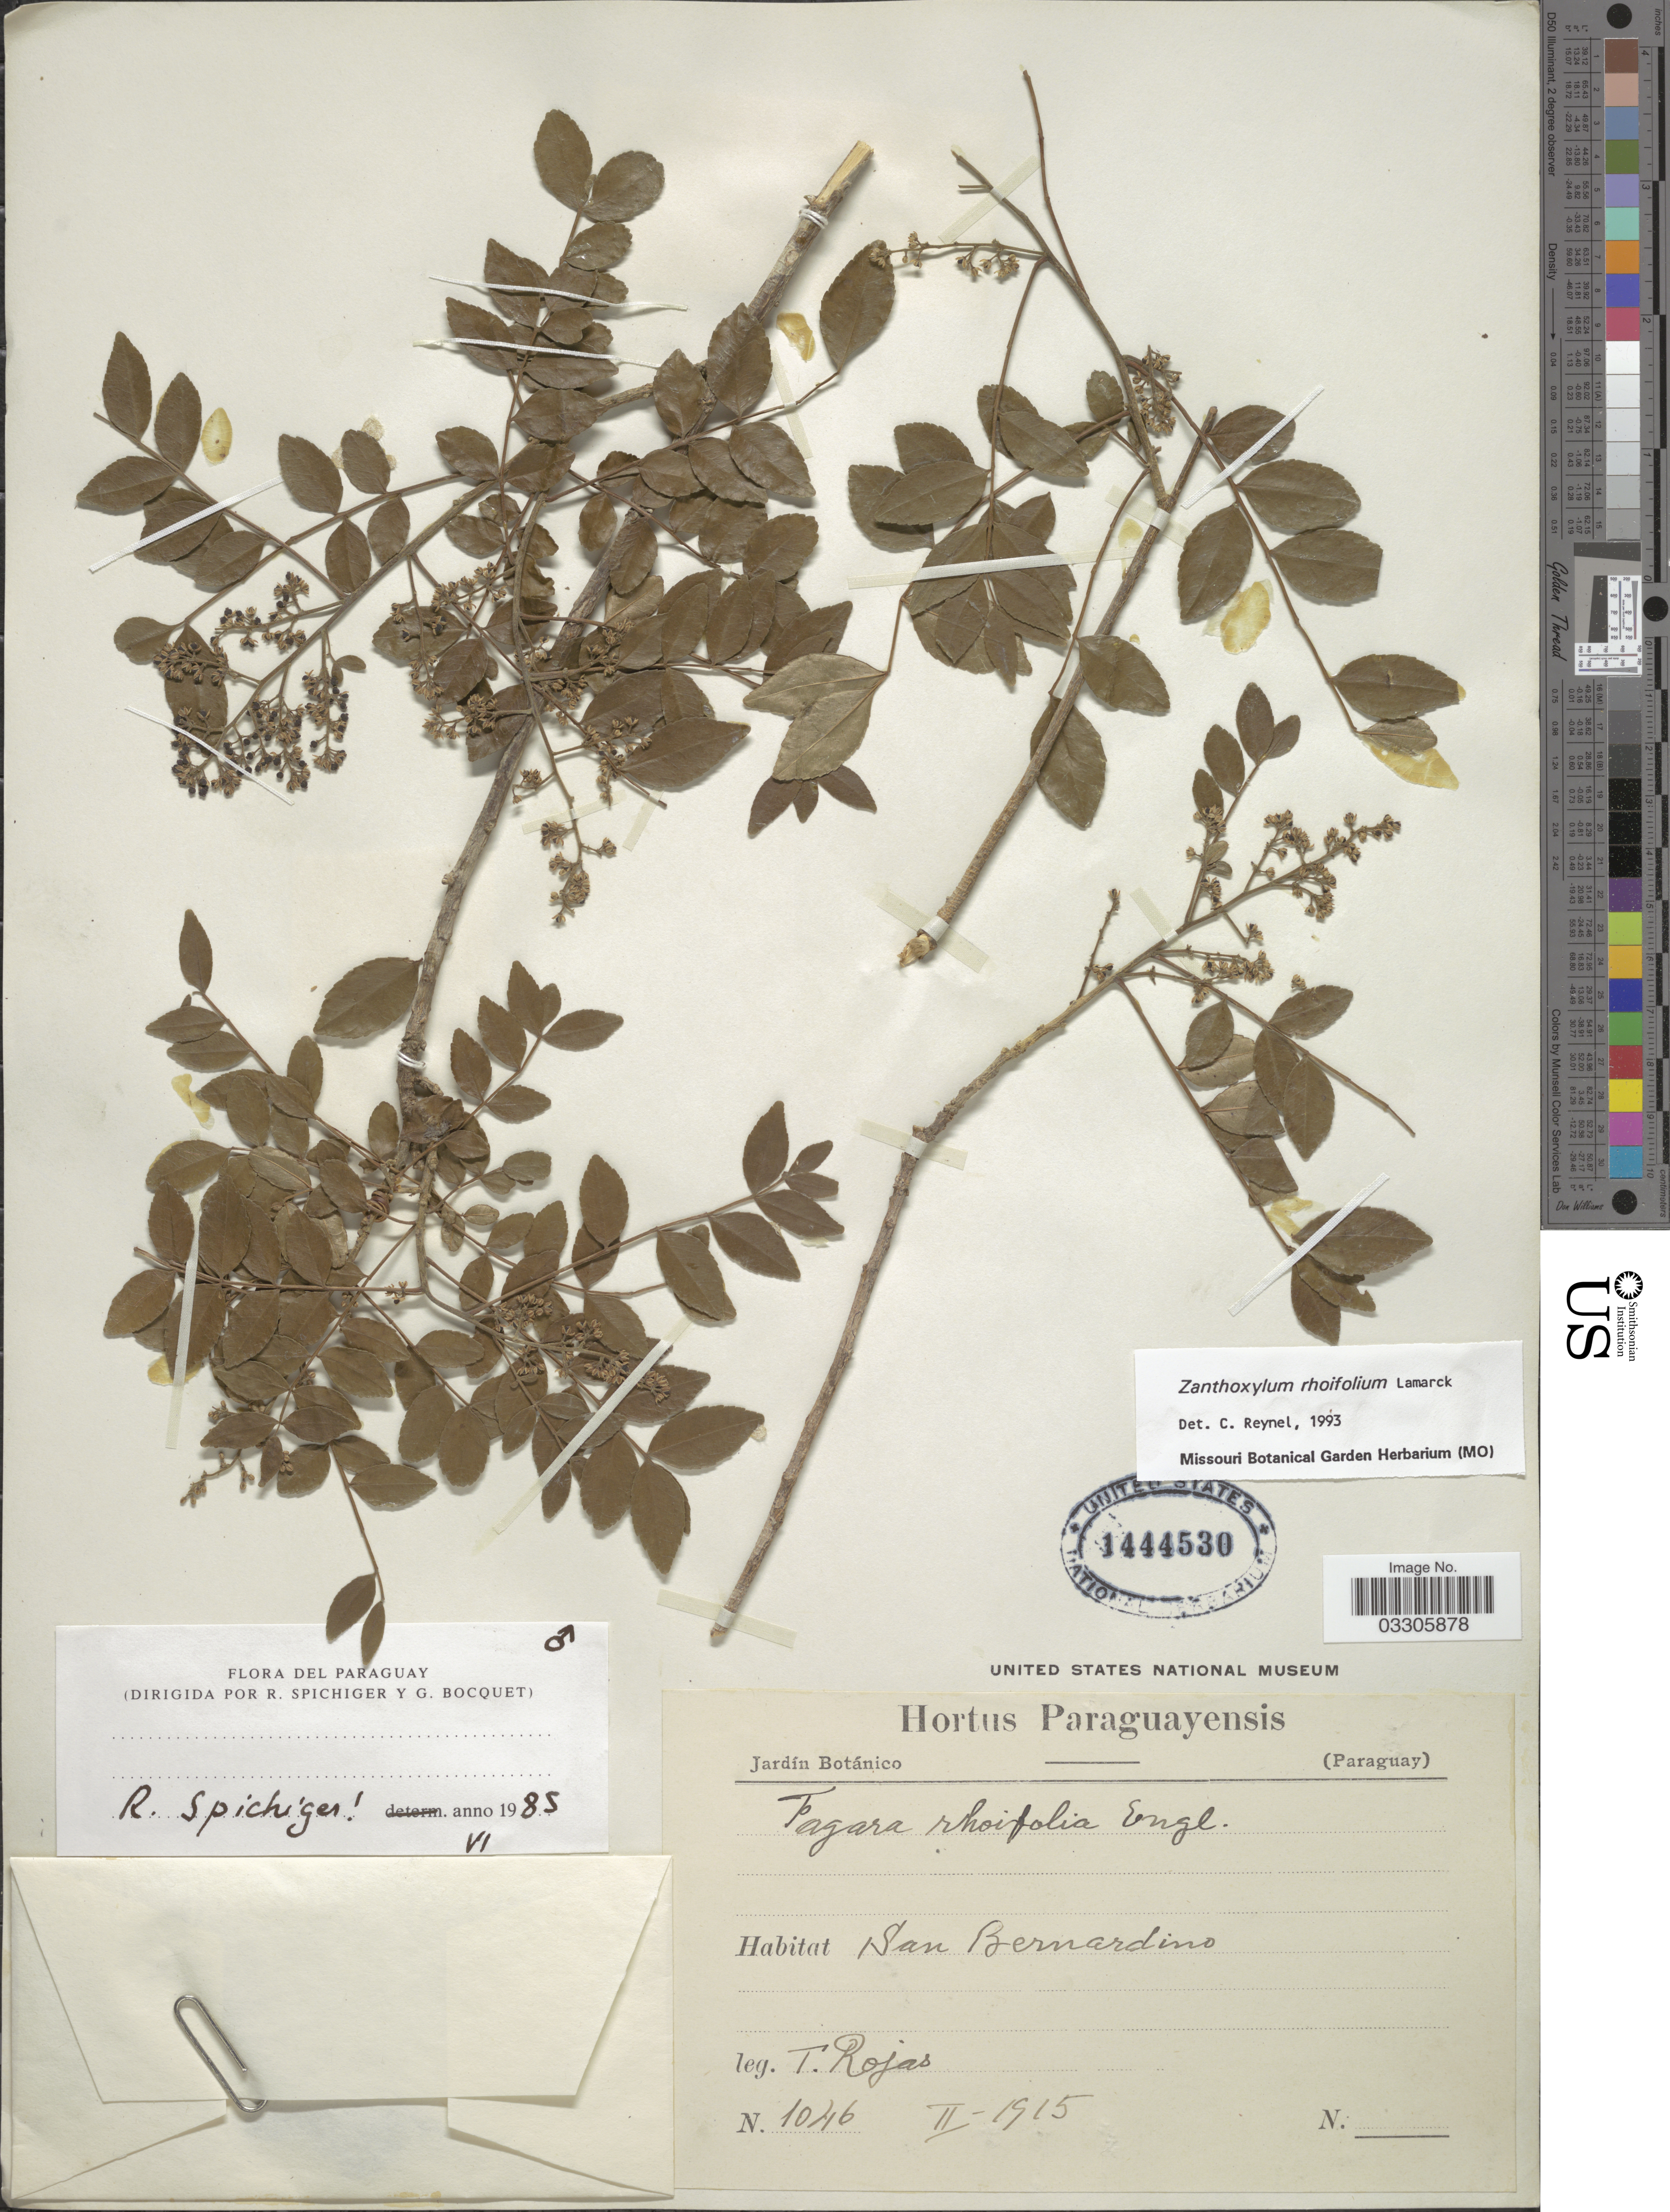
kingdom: Plantae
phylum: Tracheophyta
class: Magnoliopsida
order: Sapindales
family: Rutaceae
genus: Zanthoxylum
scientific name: Zanthoxylum rhoifolium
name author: Lam.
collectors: T. Rojas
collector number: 1046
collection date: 1915-02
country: Paraguay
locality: San Bernardino.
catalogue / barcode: US 1444530